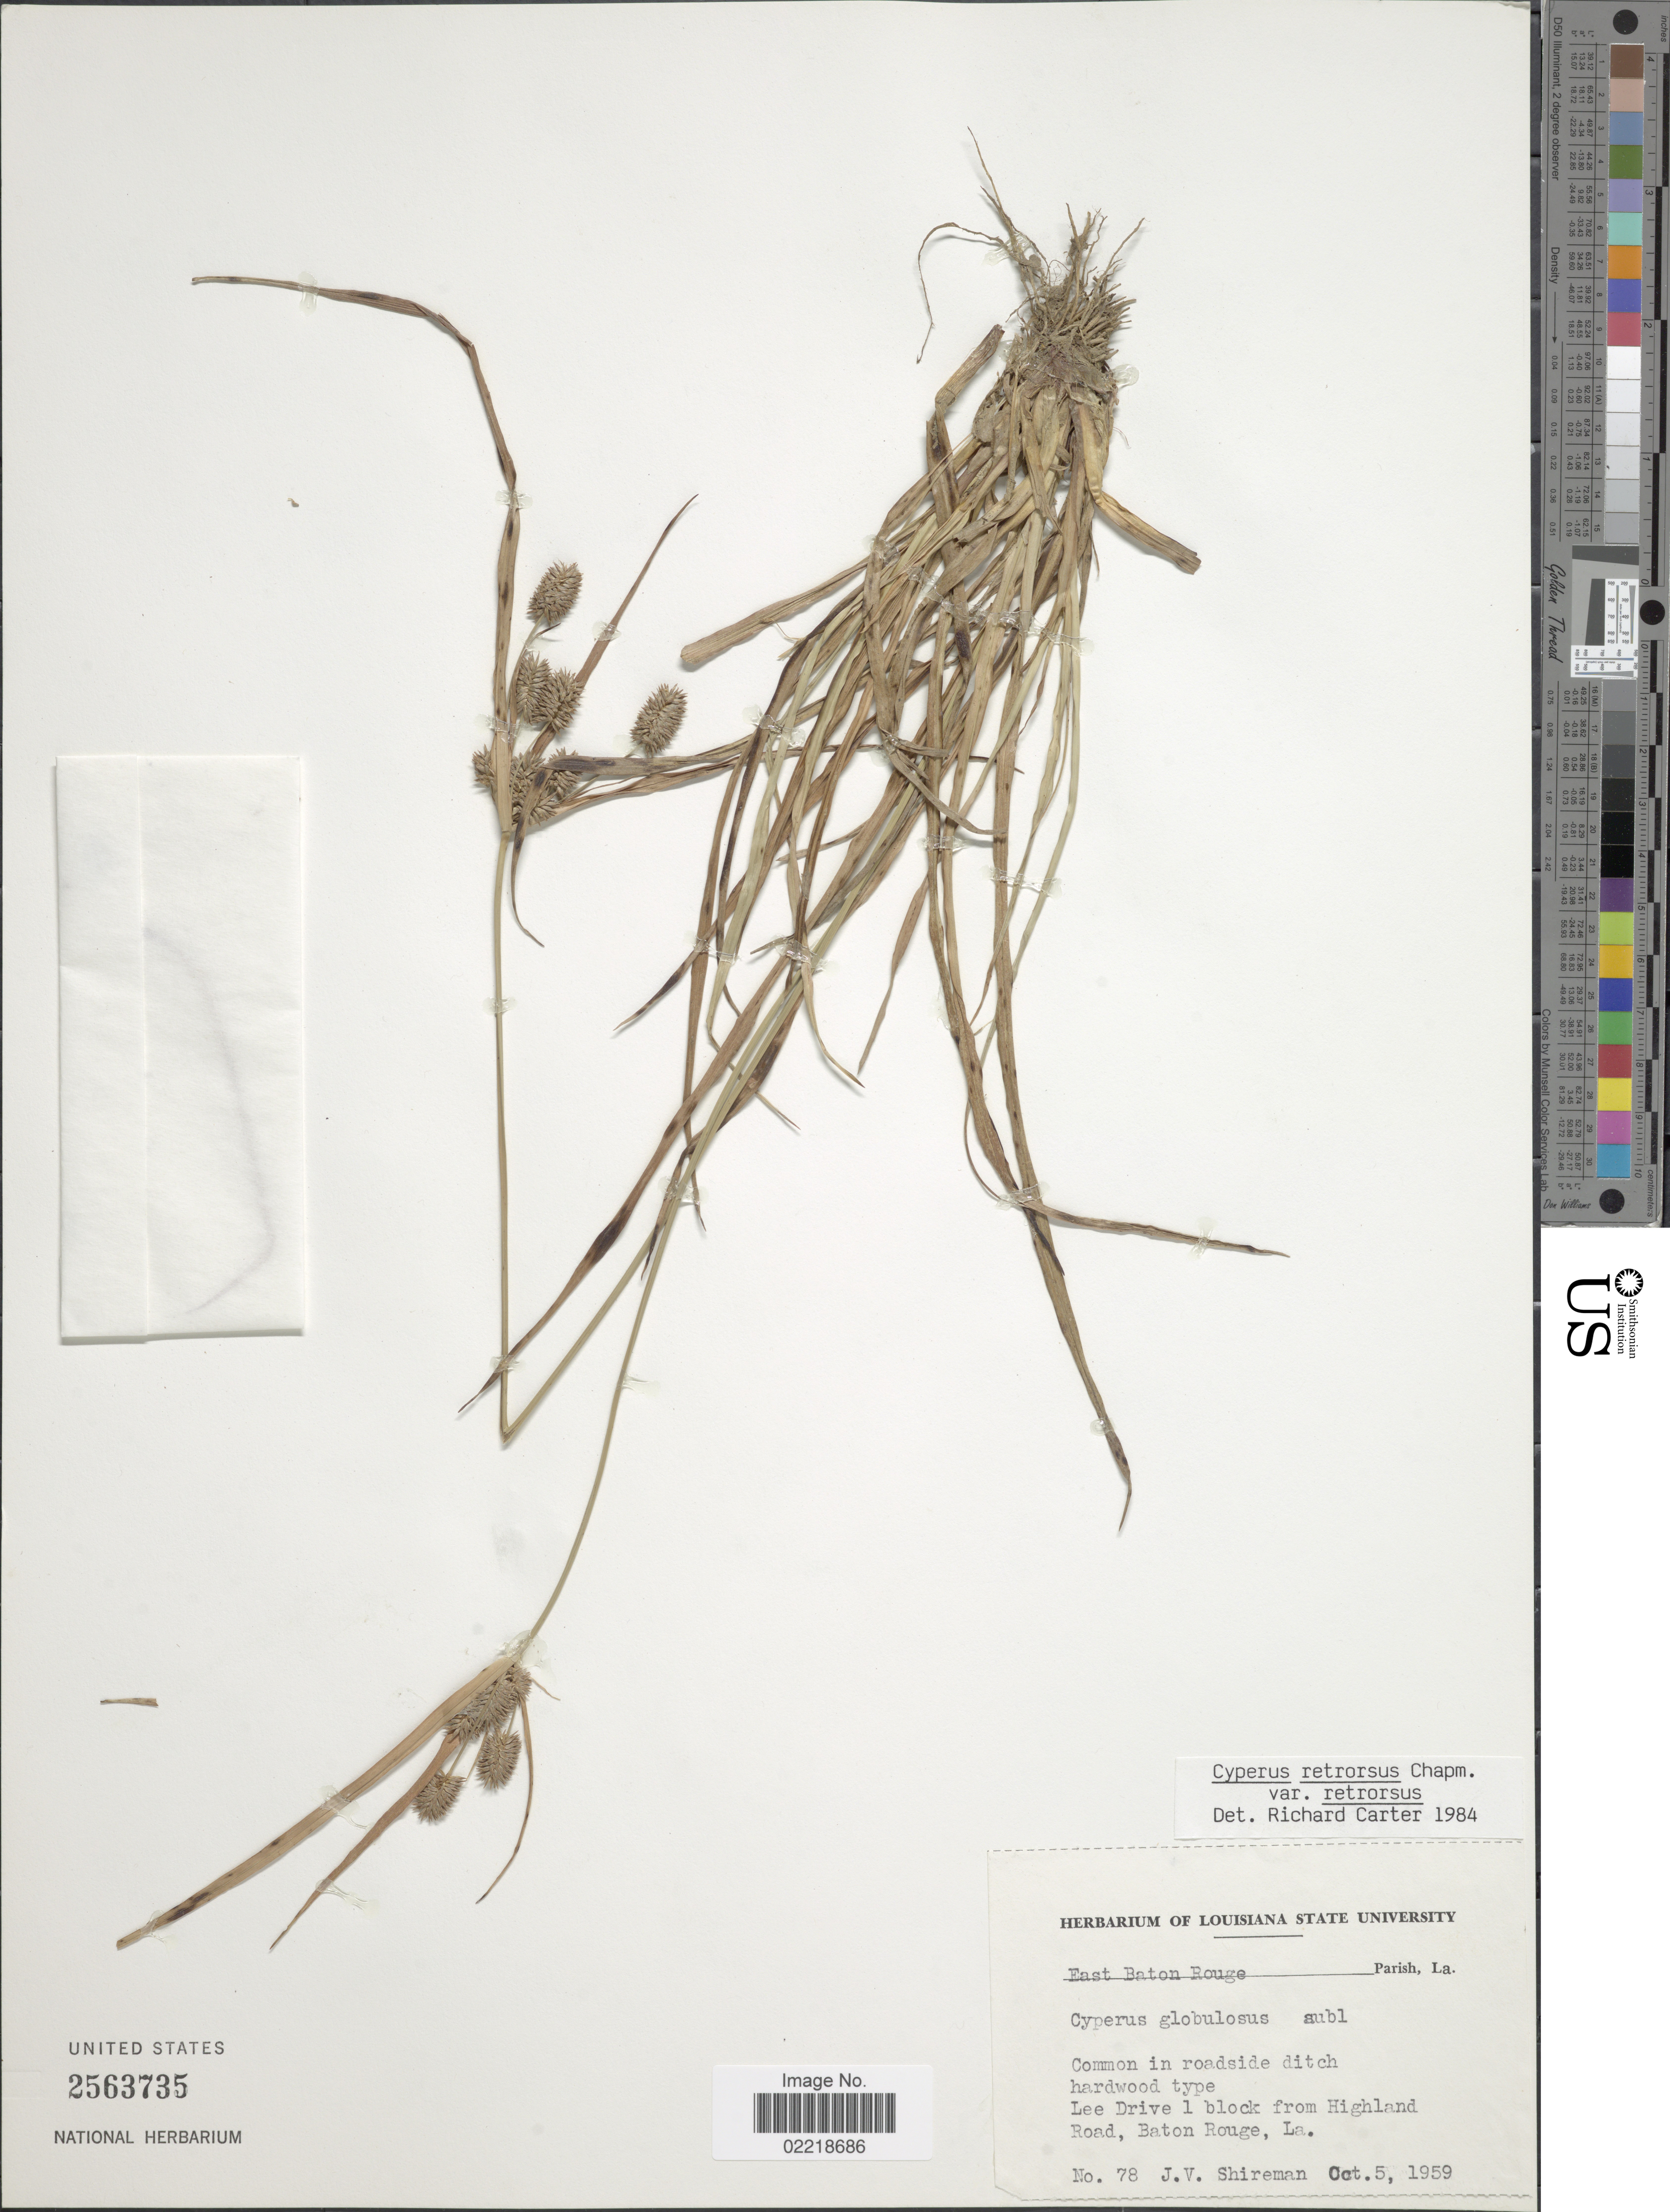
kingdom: Plantae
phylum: Tracheophyta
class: Liliopsida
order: Poales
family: Cyperaceae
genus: Cyperus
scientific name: Cyperus retrorsus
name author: Chapm.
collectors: J. Shireman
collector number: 78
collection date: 1959-10-05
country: United States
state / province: Louisiana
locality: East Baton Rouge. Lee Drive 1 block from Highland Road, Baton Rouge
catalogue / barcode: US 2563735